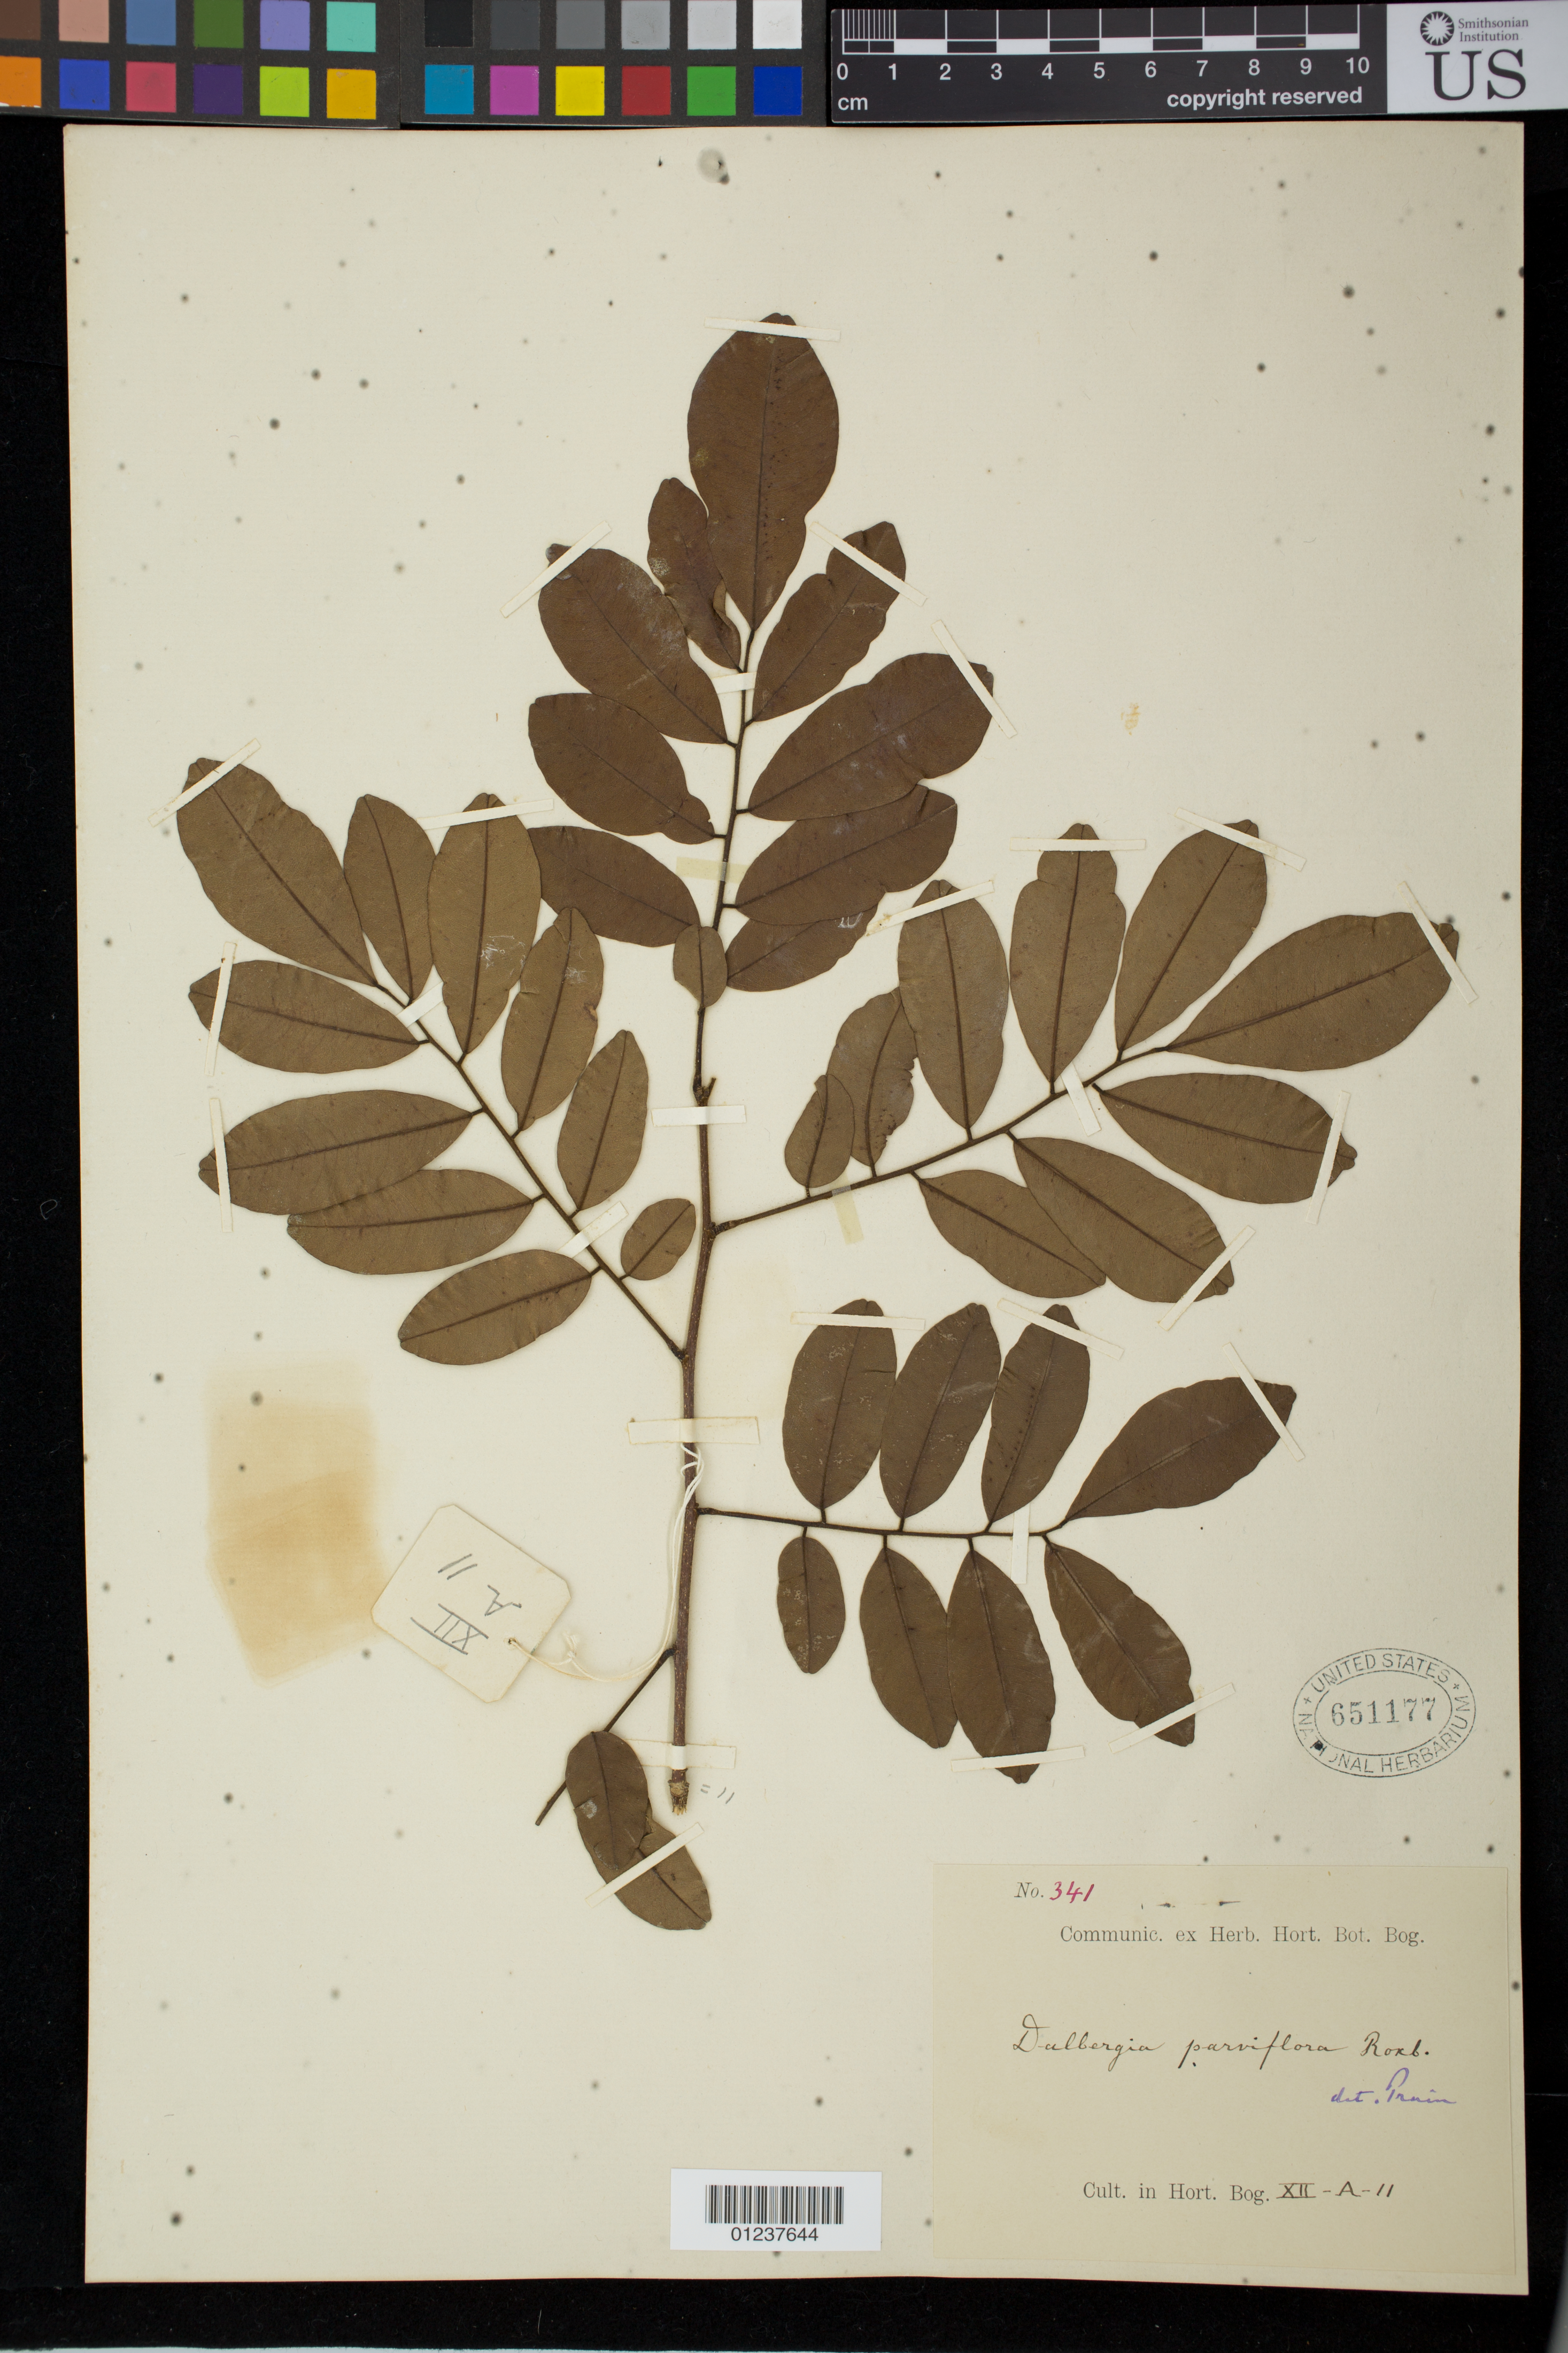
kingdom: Plantae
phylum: Tracheophyta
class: Magnoliopsida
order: Fabales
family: Fabaceae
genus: Dalbergia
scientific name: Dalbergia parviflora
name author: Roxb.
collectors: ex herb. Hort. Bot. Bog.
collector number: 341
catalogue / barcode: US 651177